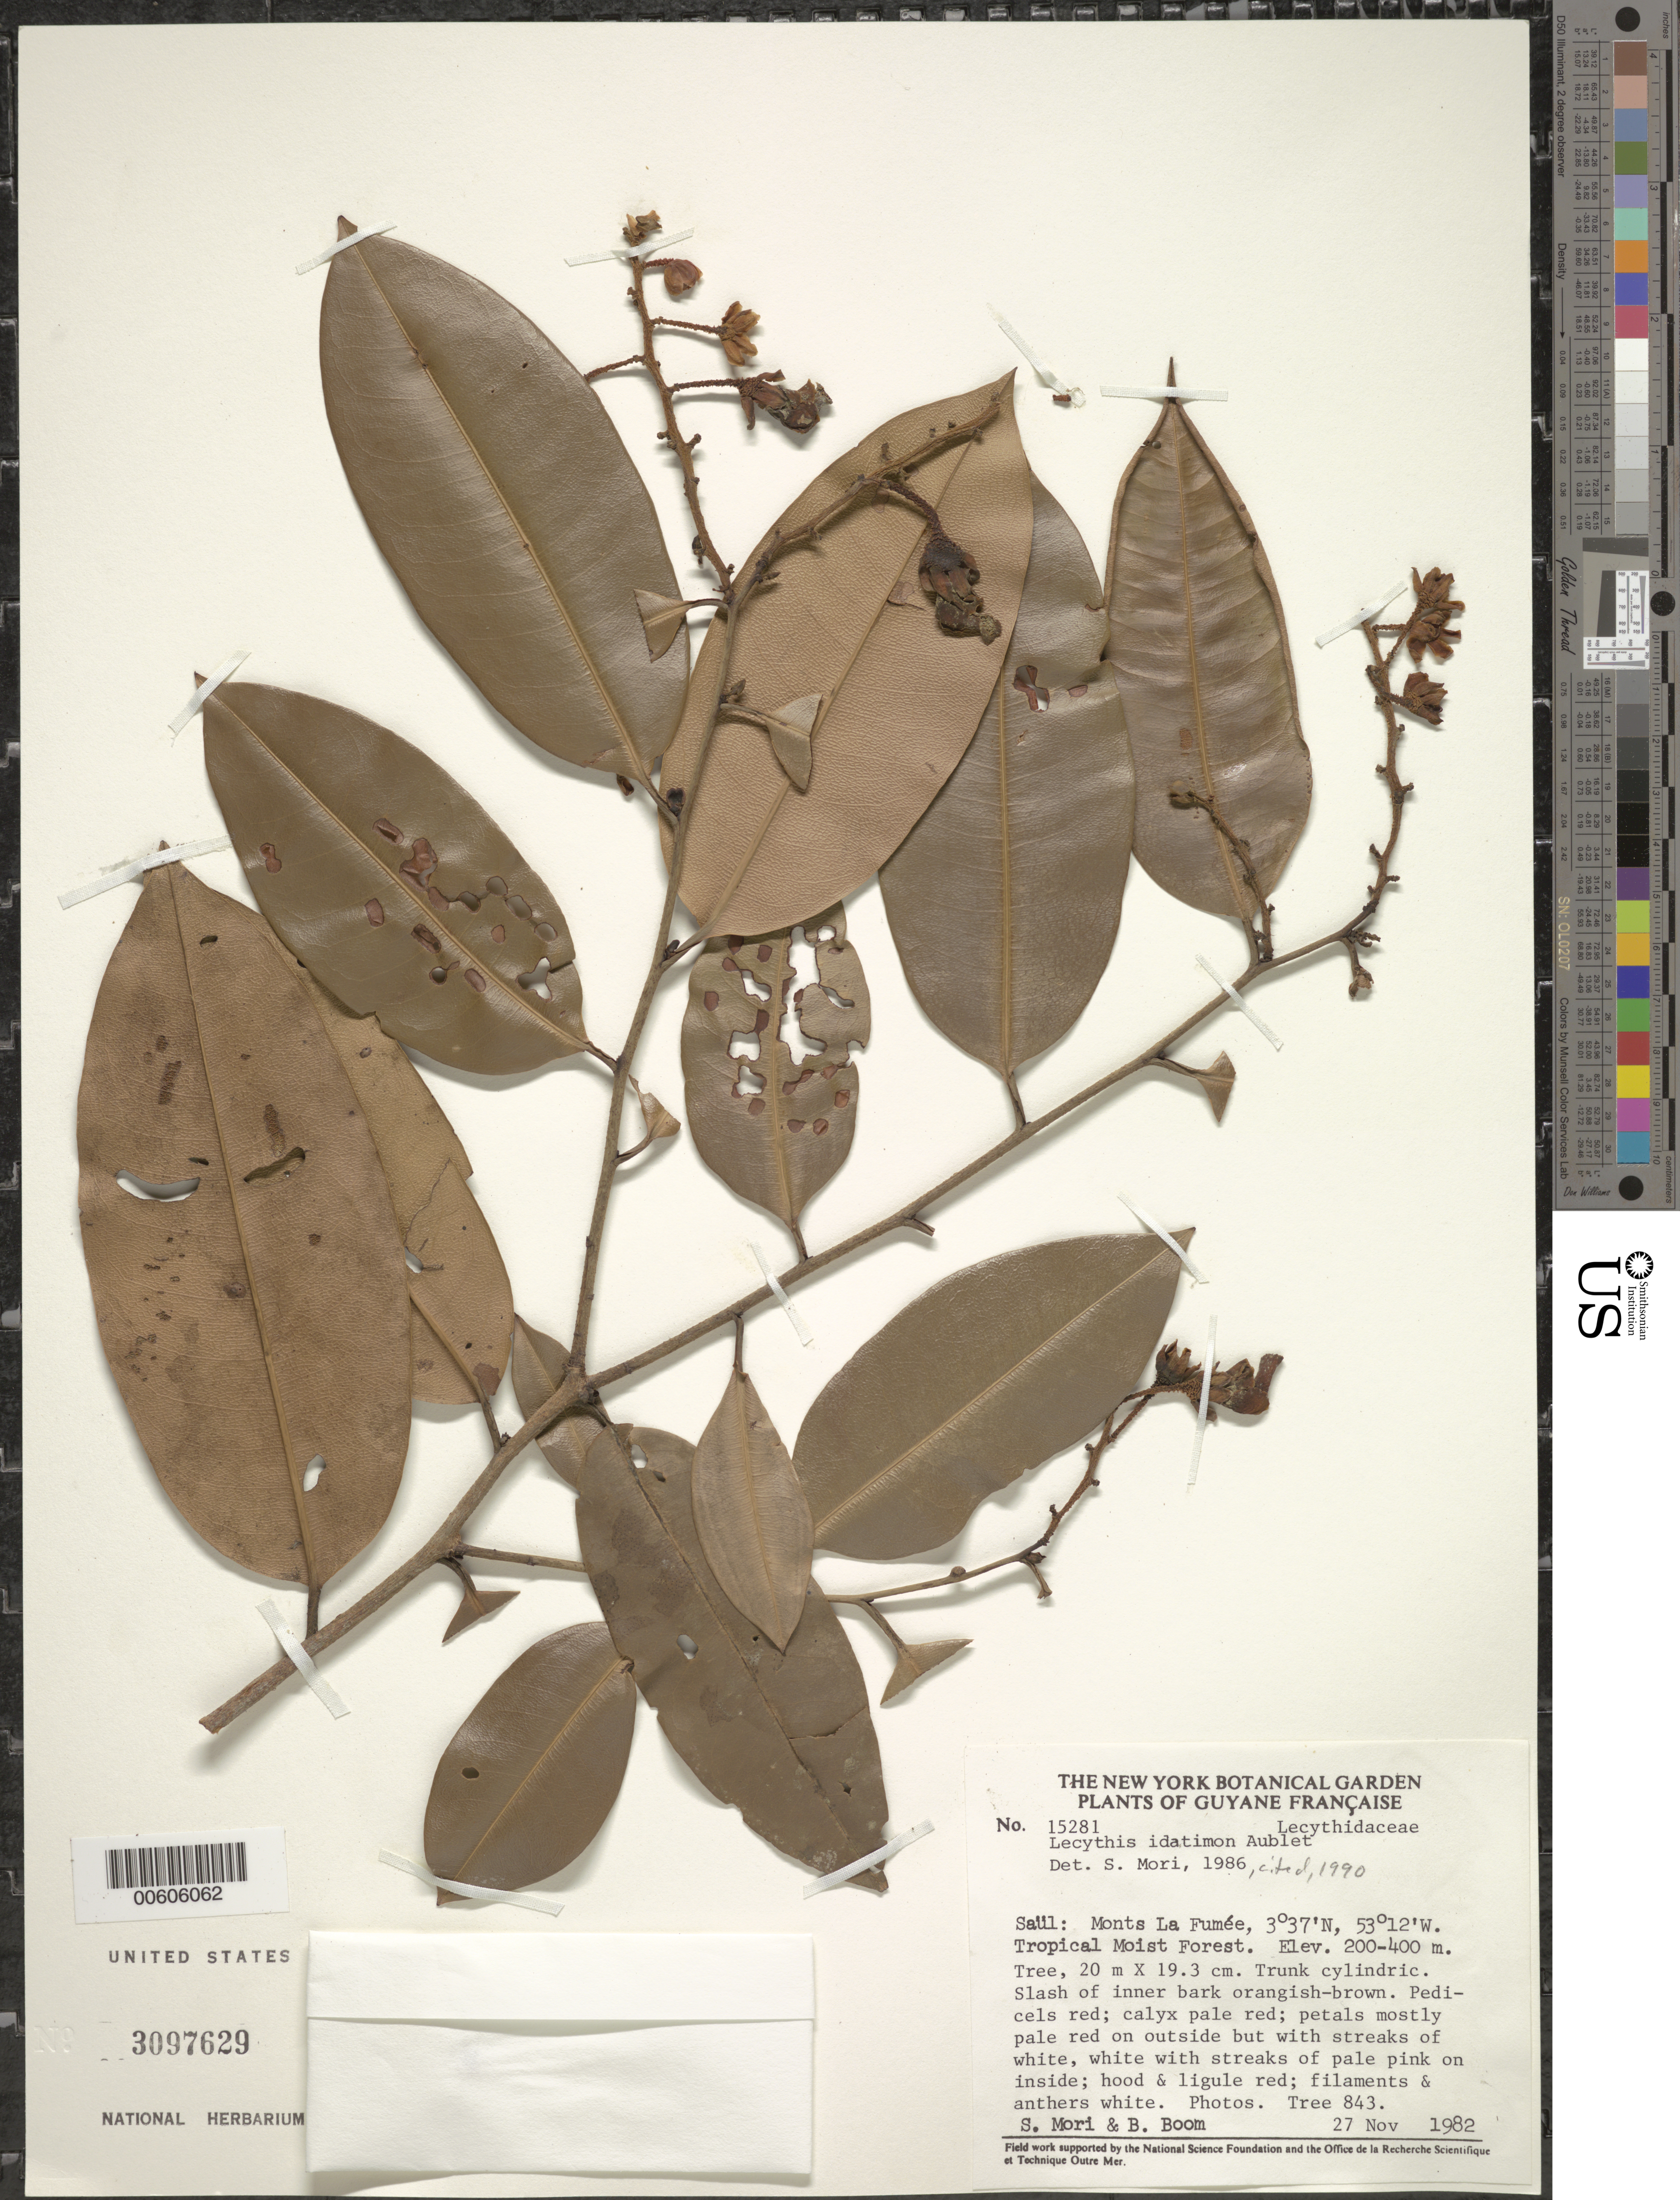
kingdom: Plantae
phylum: Tracheophyta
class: Magnoliopsida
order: Ericales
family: Lecythidaceae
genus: Lecythis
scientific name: Lecythis idatimon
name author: Aubl.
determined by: Mori, Scott A.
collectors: S. Mori & B. M. Boom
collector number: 15281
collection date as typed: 27-Nov-82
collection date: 1982-11-27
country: French Guiana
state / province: Saint-Laurent-du-Maroni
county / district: Saül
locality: Saül, Monts La Fumée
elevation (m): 200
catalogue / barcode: US 3097629